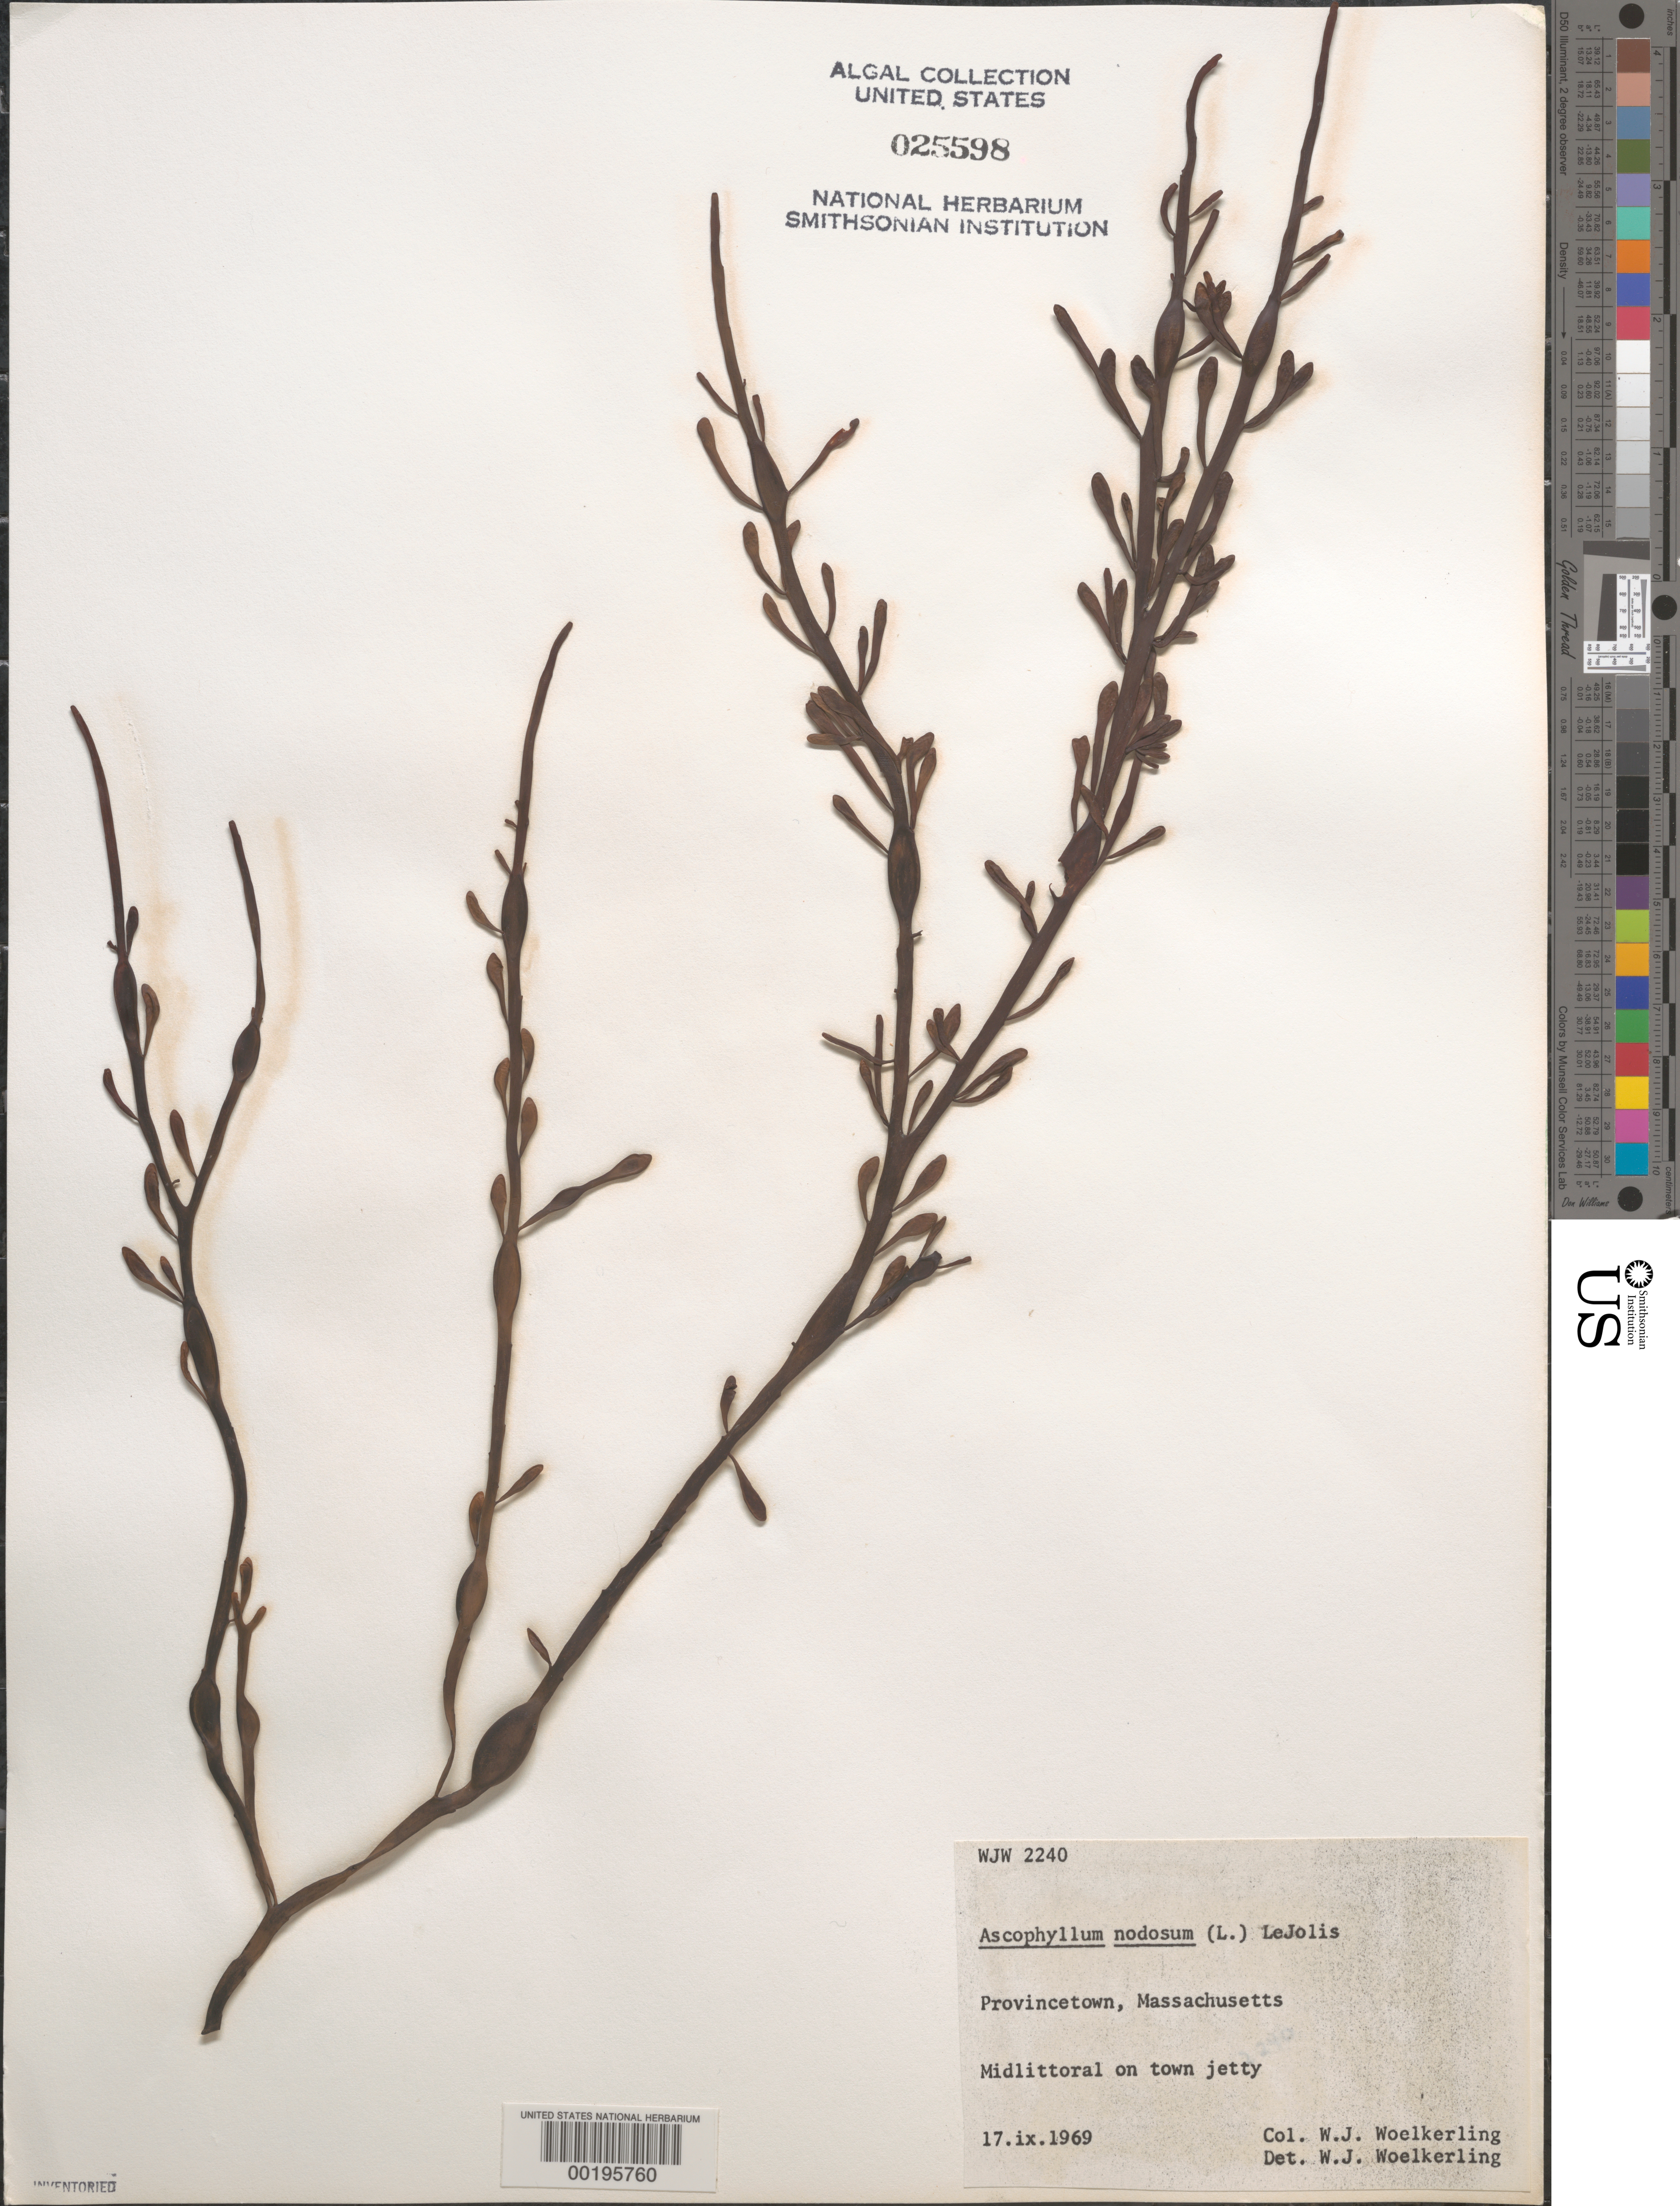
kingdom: Chromista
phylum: Ochrophyta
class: Phaeophyceae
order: Fucales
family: Fucaceae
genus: Ascophyllum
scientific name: Ascophyllum nodosum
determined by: Woelkerling, W. J.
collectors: W. Woelkerling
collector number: WJW 2240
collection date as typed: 17 Sep 1969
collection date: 1969-09-17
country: United States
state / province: Massachusetts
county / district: Barnstable County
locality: Provincetown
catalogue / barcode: US 25598